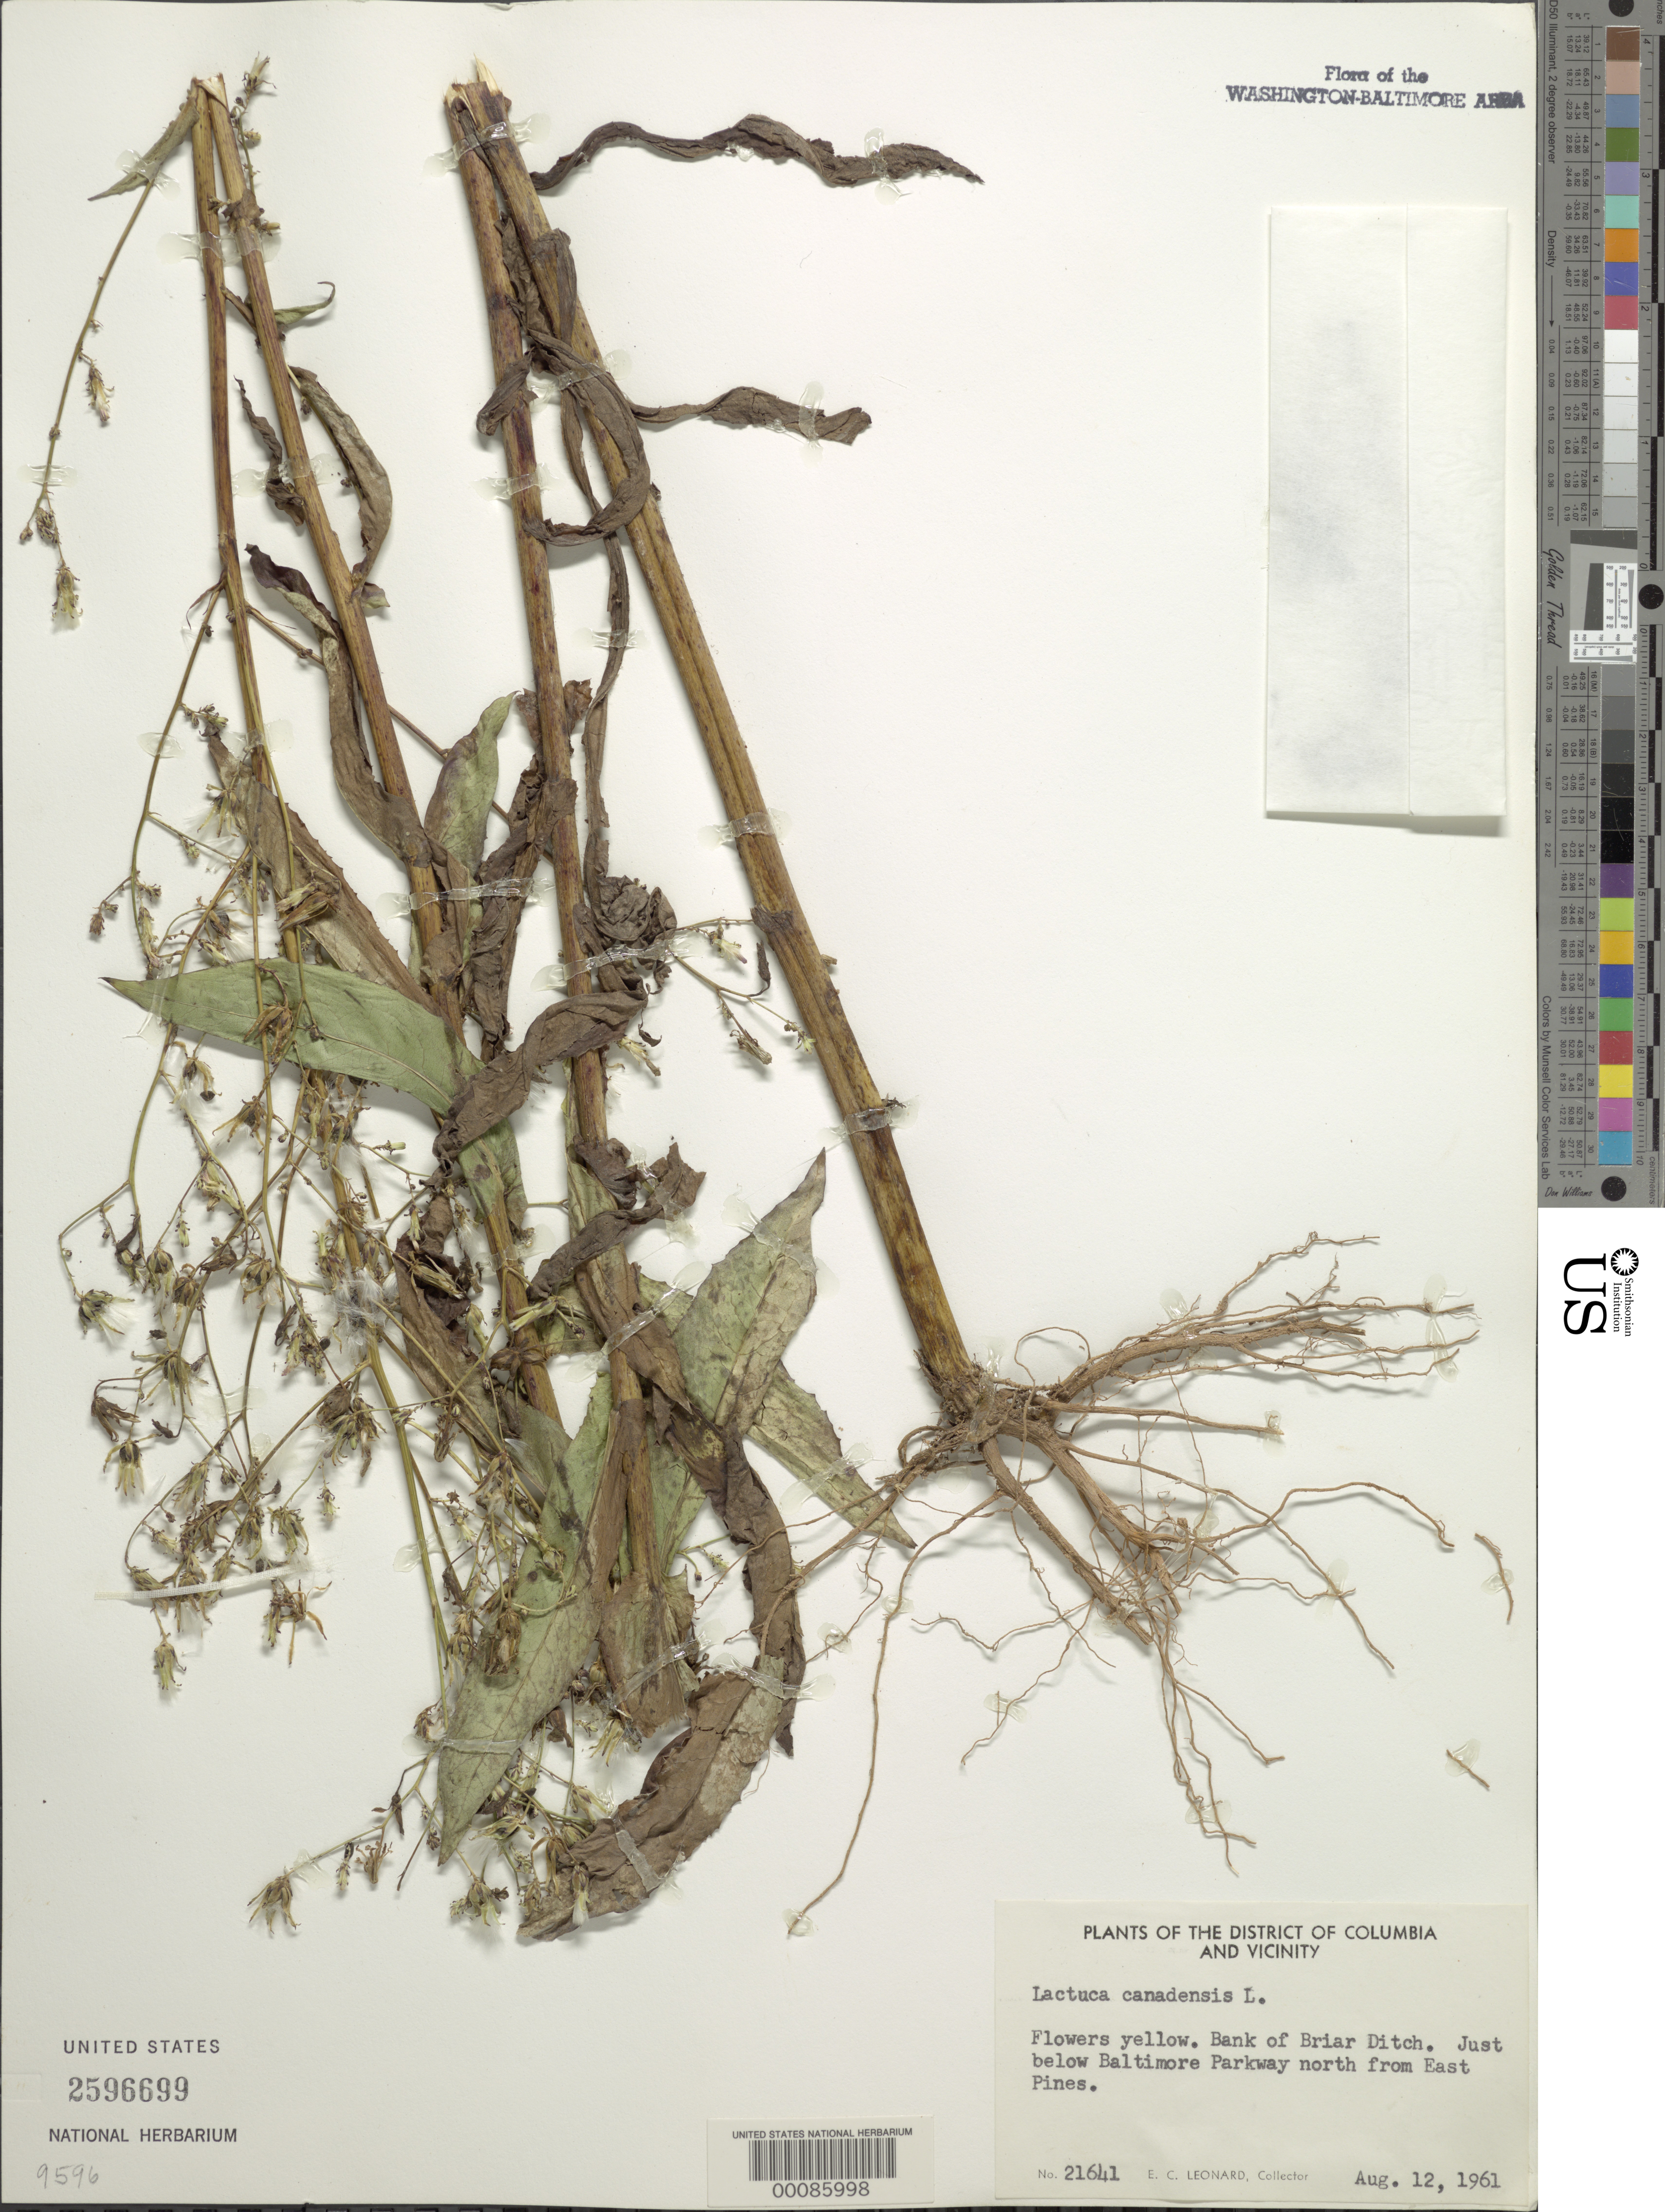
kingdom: Plantae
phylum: Tracheophyta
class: Magnoliopsida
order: Asterales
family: Asteraceae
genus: Lactuca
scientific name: Lactuca canadensis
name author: L.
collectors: E. C. Leonard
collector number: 21641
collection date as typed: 12 Aug 1961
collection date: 1961-08-12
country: United States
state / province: Maryland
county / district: Prince George's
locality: Briar Ditch north of East Pines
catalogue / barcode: US 2596699